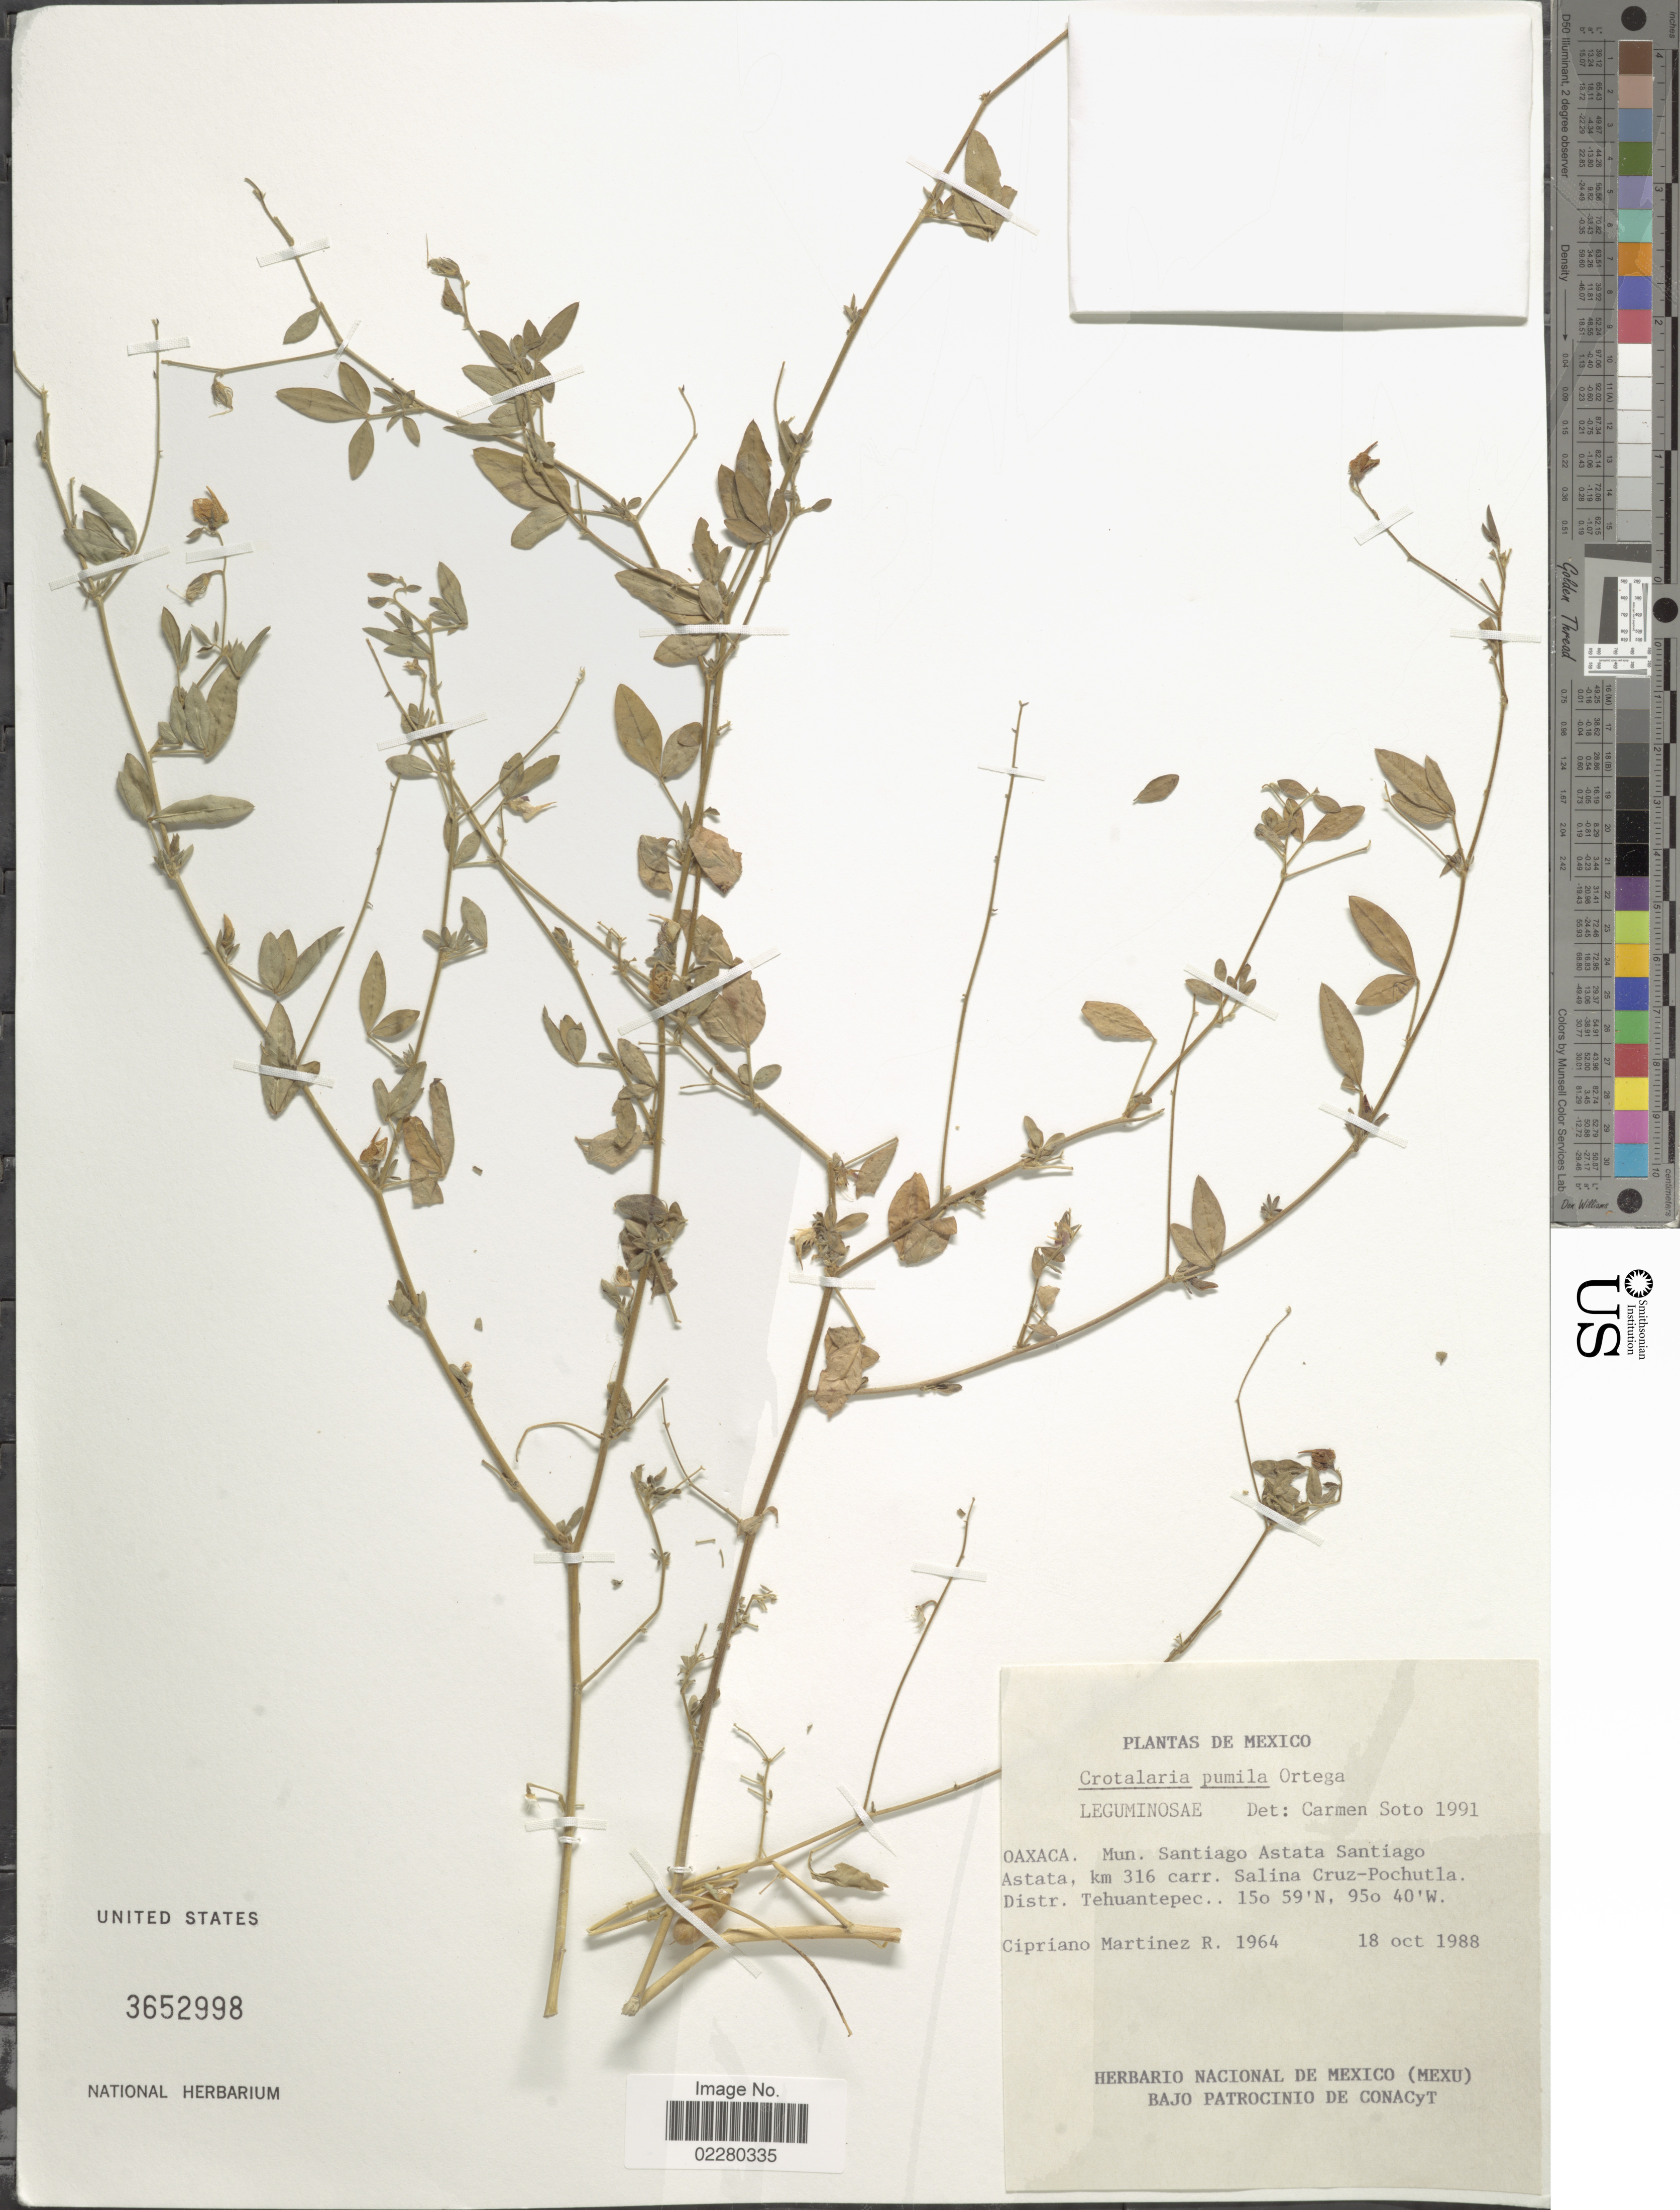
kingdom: Plantae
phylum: Tracheophyta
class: Magnoliopsida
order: Fabales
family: Fabaceae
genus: Crotalaria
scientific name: Crotalaria pumila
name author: Ortega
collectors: C. Martínez R.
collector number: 1964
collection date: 1988-10-18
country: Mexico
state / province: Oaxaca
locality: Oaxaca. Mun. Santiago Astata Santiago Astata, km 316 carr. Salina Cruz-Pochutla, Distrg. Tehuantepec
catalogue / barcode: US 3652998